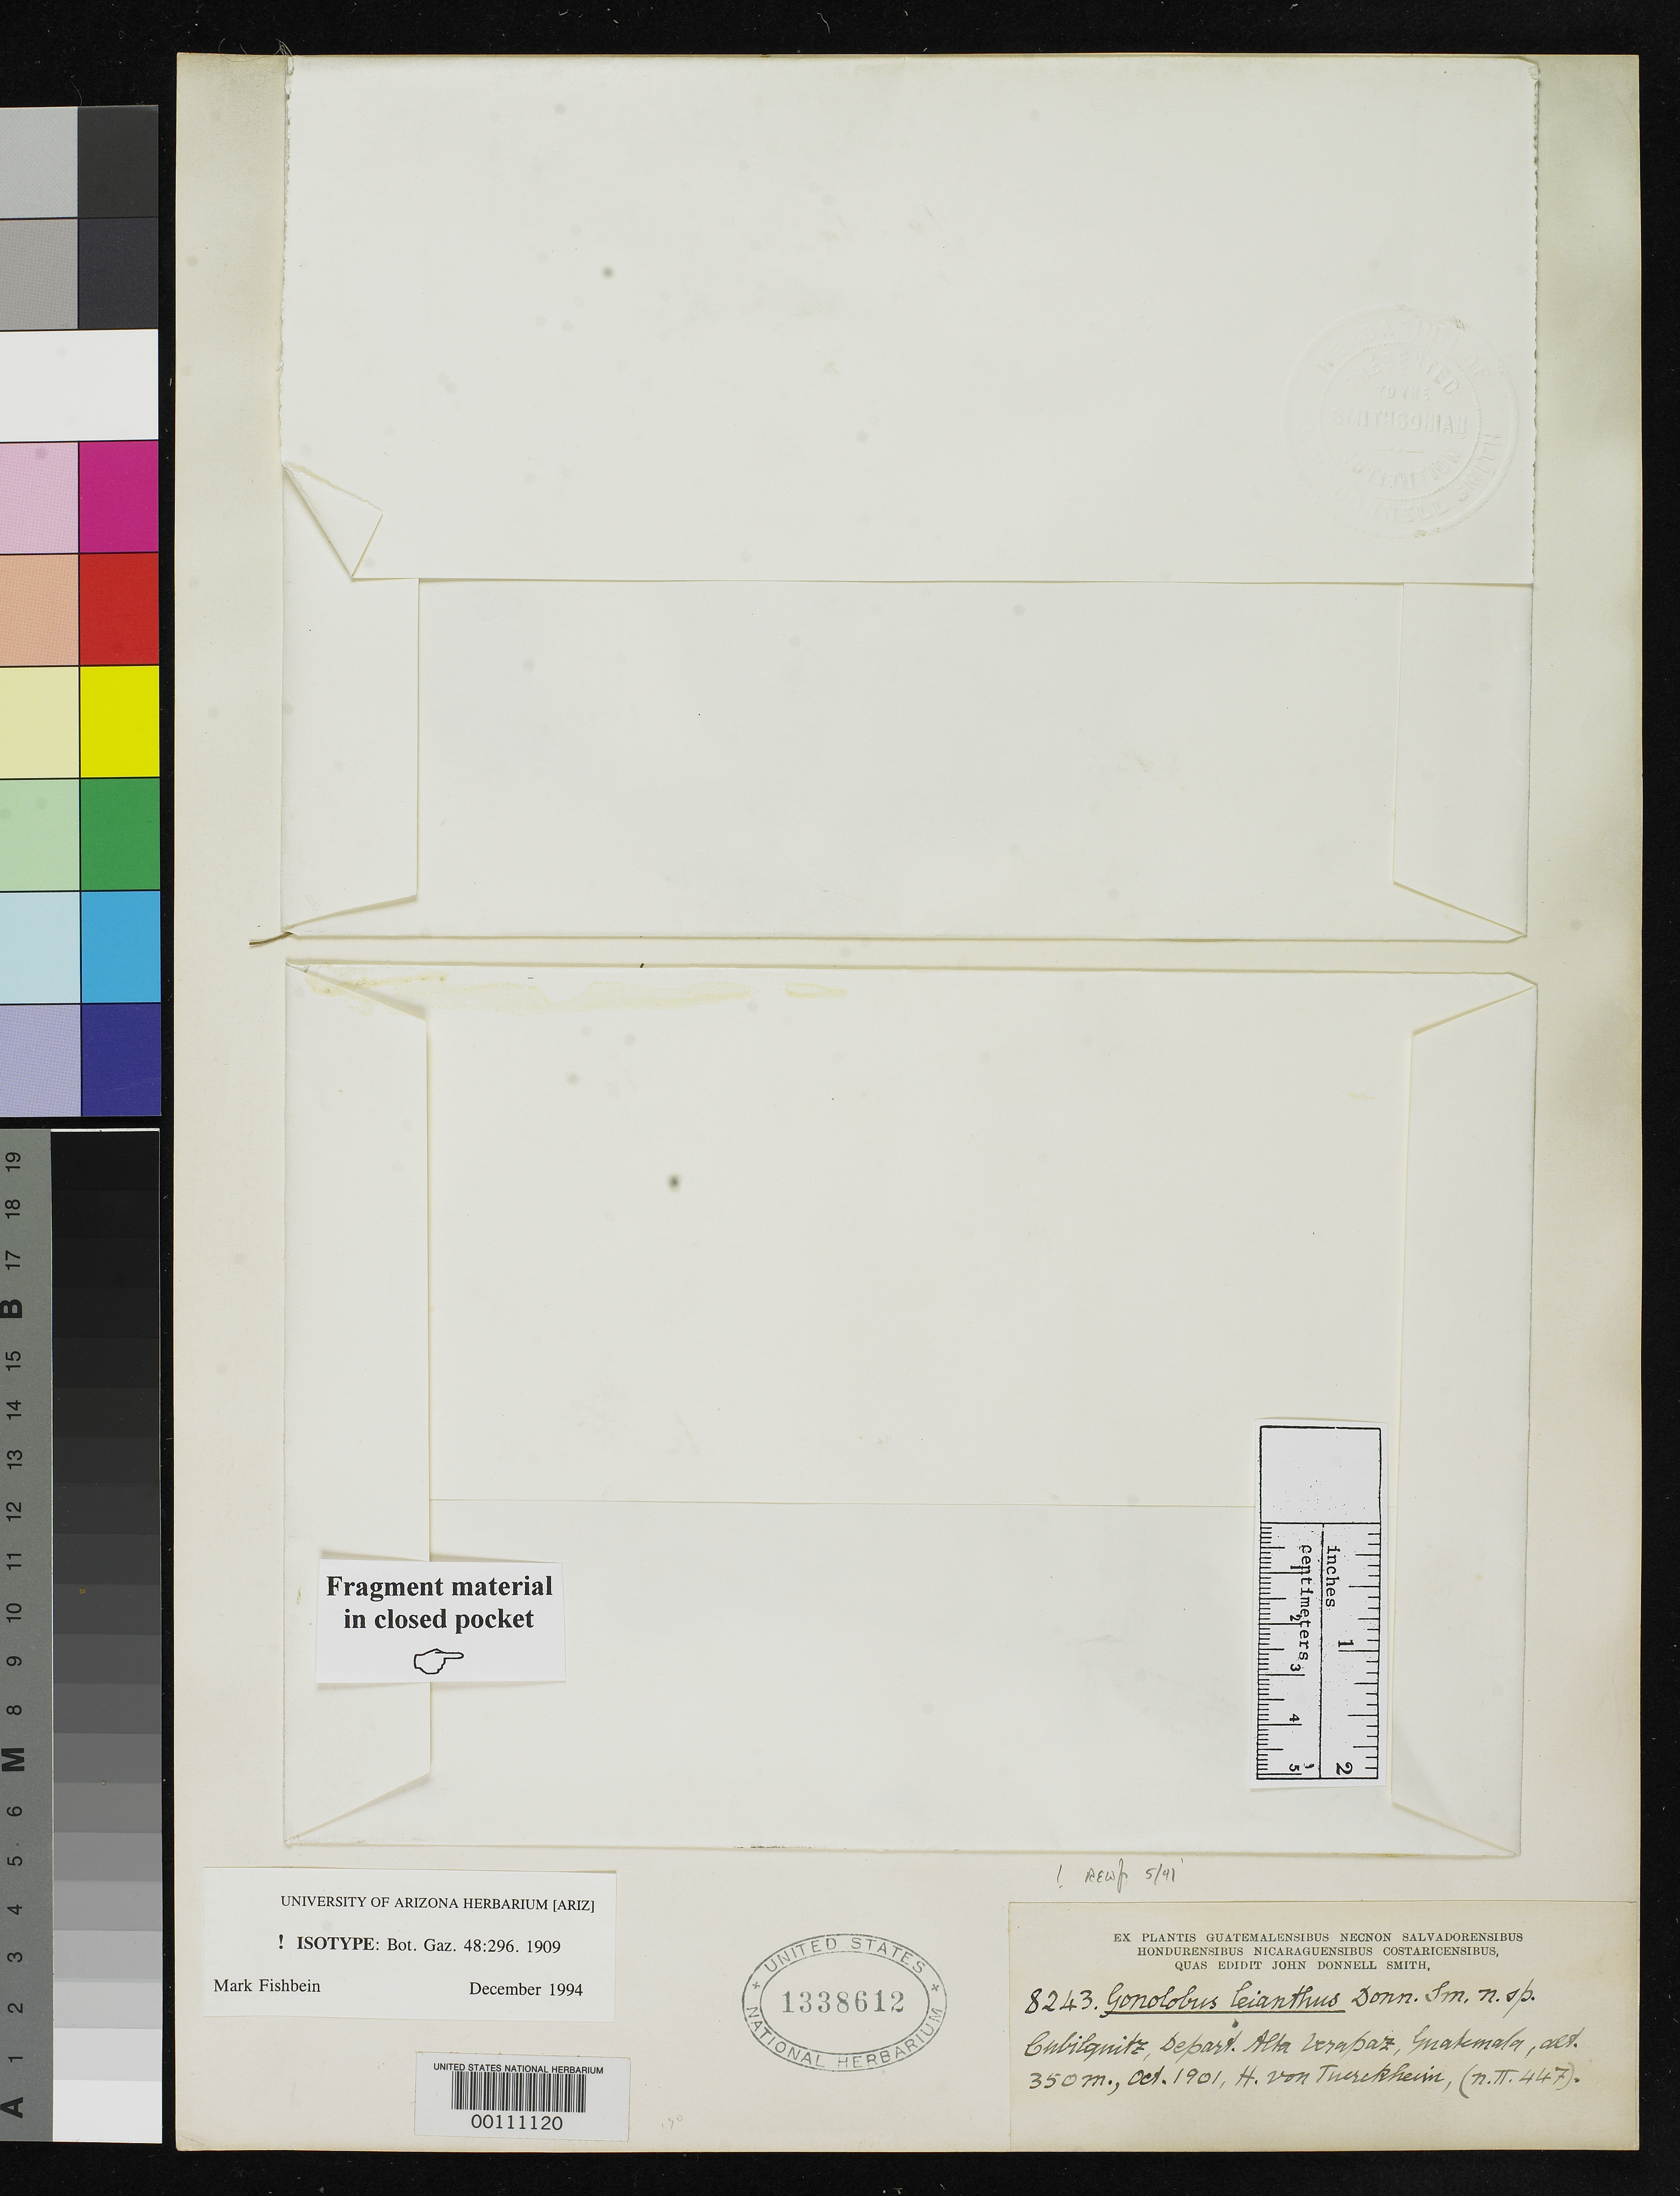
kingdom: Plantae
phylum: Tracheophyta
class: Magnoliopsida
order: Gentianales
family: Apocynaceae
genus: Gonolobus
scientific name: Gonolobus leianthus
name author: Donn. Sm.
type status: Type Collection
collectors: H. von Türckheim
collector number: J.D.S. 8243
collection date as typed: Oct 1901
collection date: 1901-10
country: Guatemala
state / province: Alta Verapaz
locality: Cubilquitz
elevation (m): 350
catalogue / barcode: US 1338612